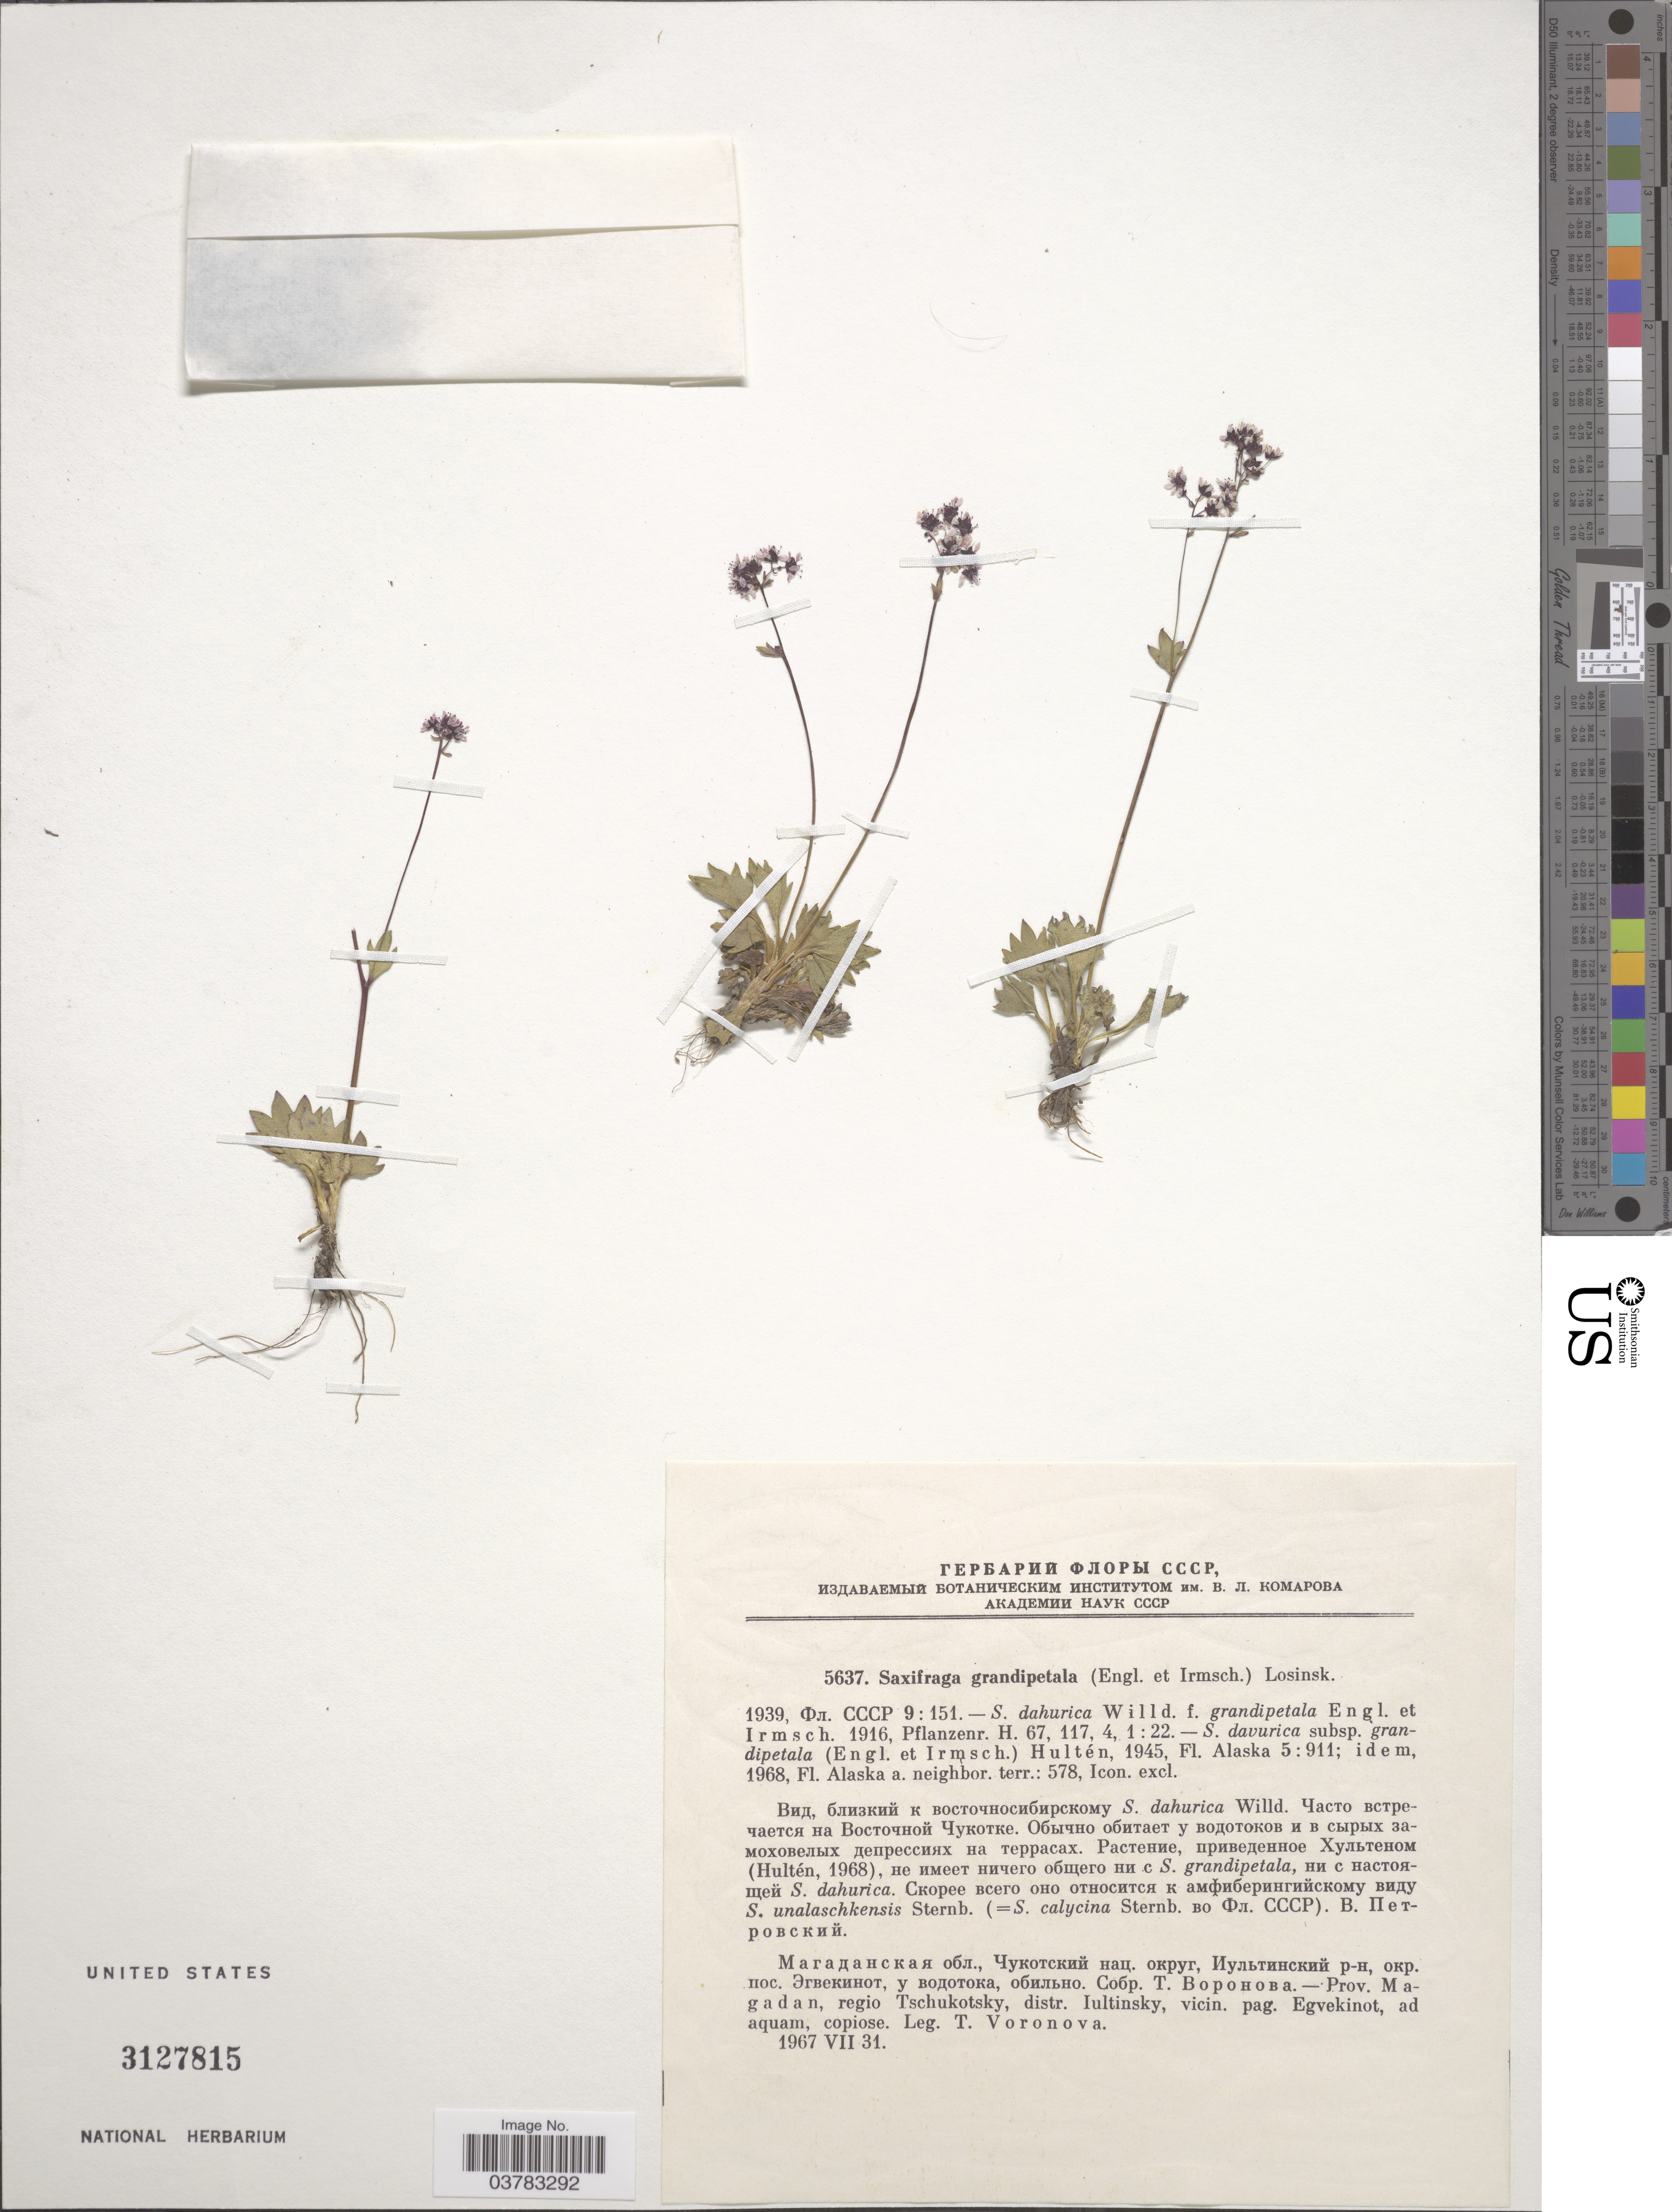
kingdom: Plantae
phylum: Tracheophyta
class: Magnoliopsida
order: Saxifragales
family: Saxifragaceae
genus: Micranthes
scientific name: Micranthes calycina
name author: (Sternb.) Gornall & H. Ohba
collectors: T. Voronova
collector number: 5637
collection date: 1967-07-31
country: Russian Federation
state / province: Magadan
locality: Prov. Magadan, regio Tschukotsky, distr. Iultinsky, vicin. pag. Egvekinot, ad aquam, copiose.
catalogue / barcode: US 3127815